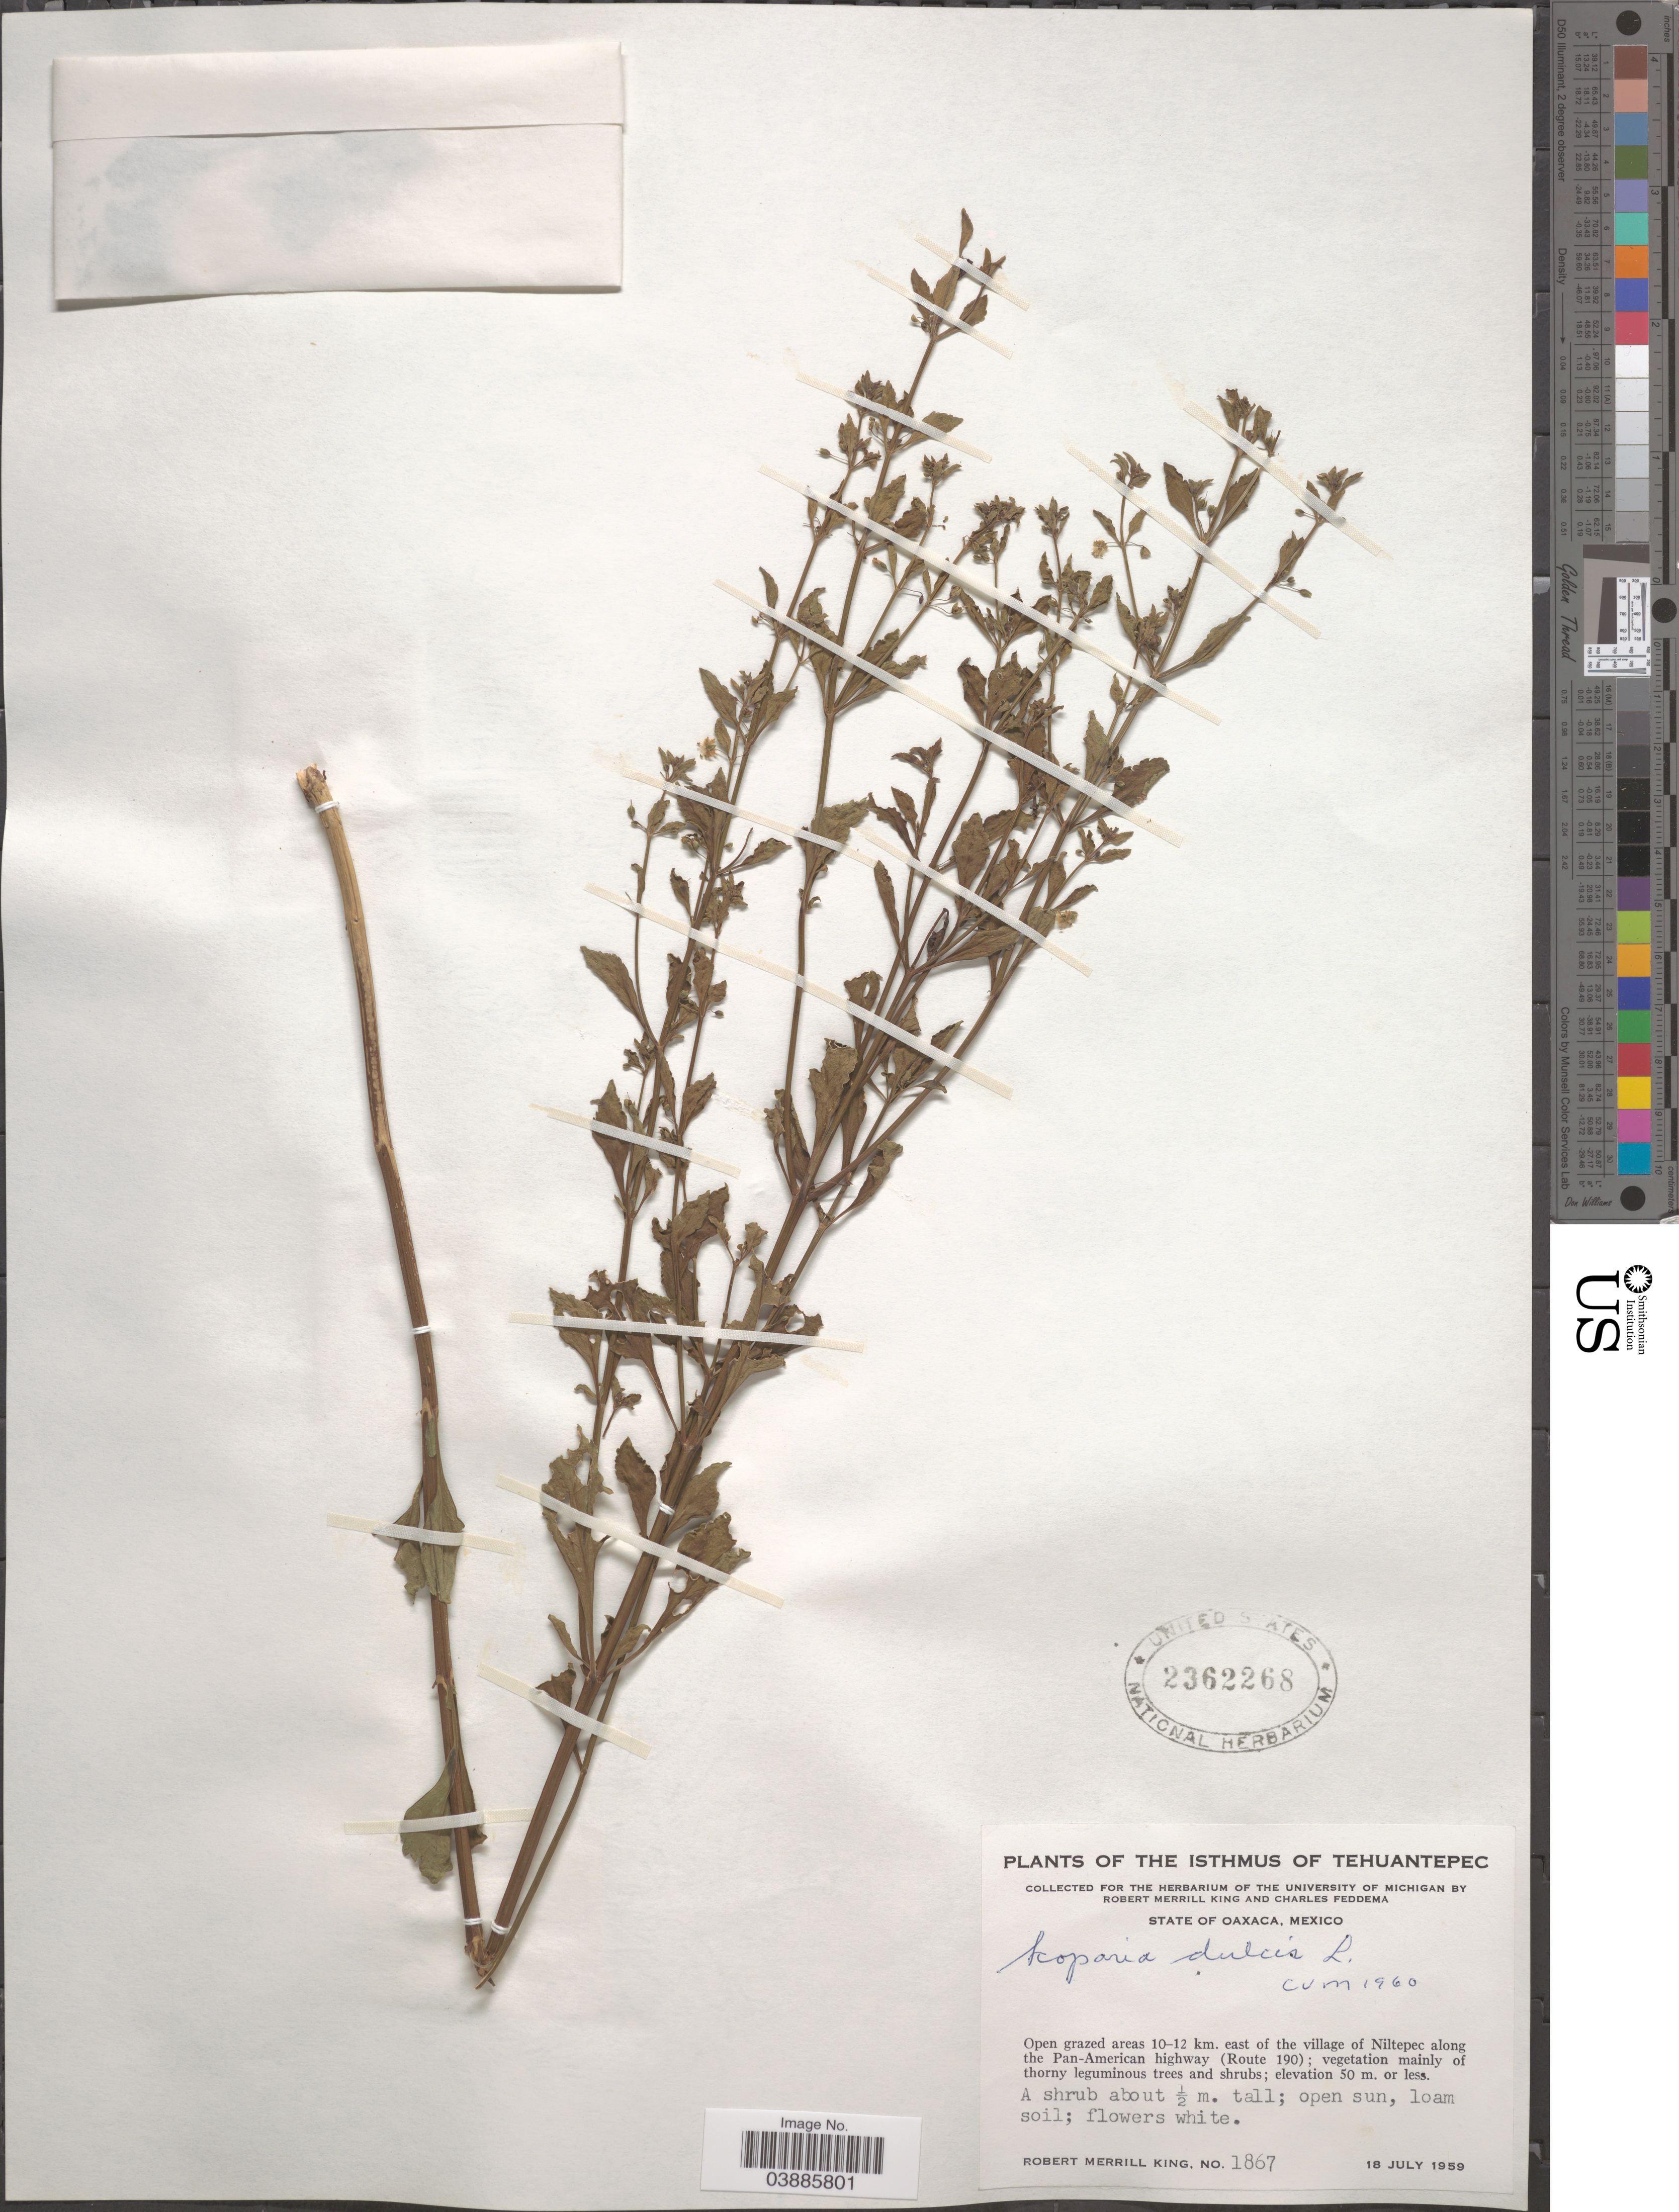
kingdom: Plantae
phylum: Tracheophyta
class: Magnoliopsida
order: Lamiales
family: Plantaginaceae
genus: Scoparia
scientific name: Scoparia dulcis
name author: L.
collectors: R. M. King & C. Feddema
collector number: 1867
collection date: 1959-07-18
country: Mexico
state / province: Oaxaca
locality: The Isthmus of Tehuantepec. Open grazed areas 10-12 km. east of the village of Niltepec along the Pan-American highway (Route 190).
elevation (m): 50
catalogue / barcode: US 2362268